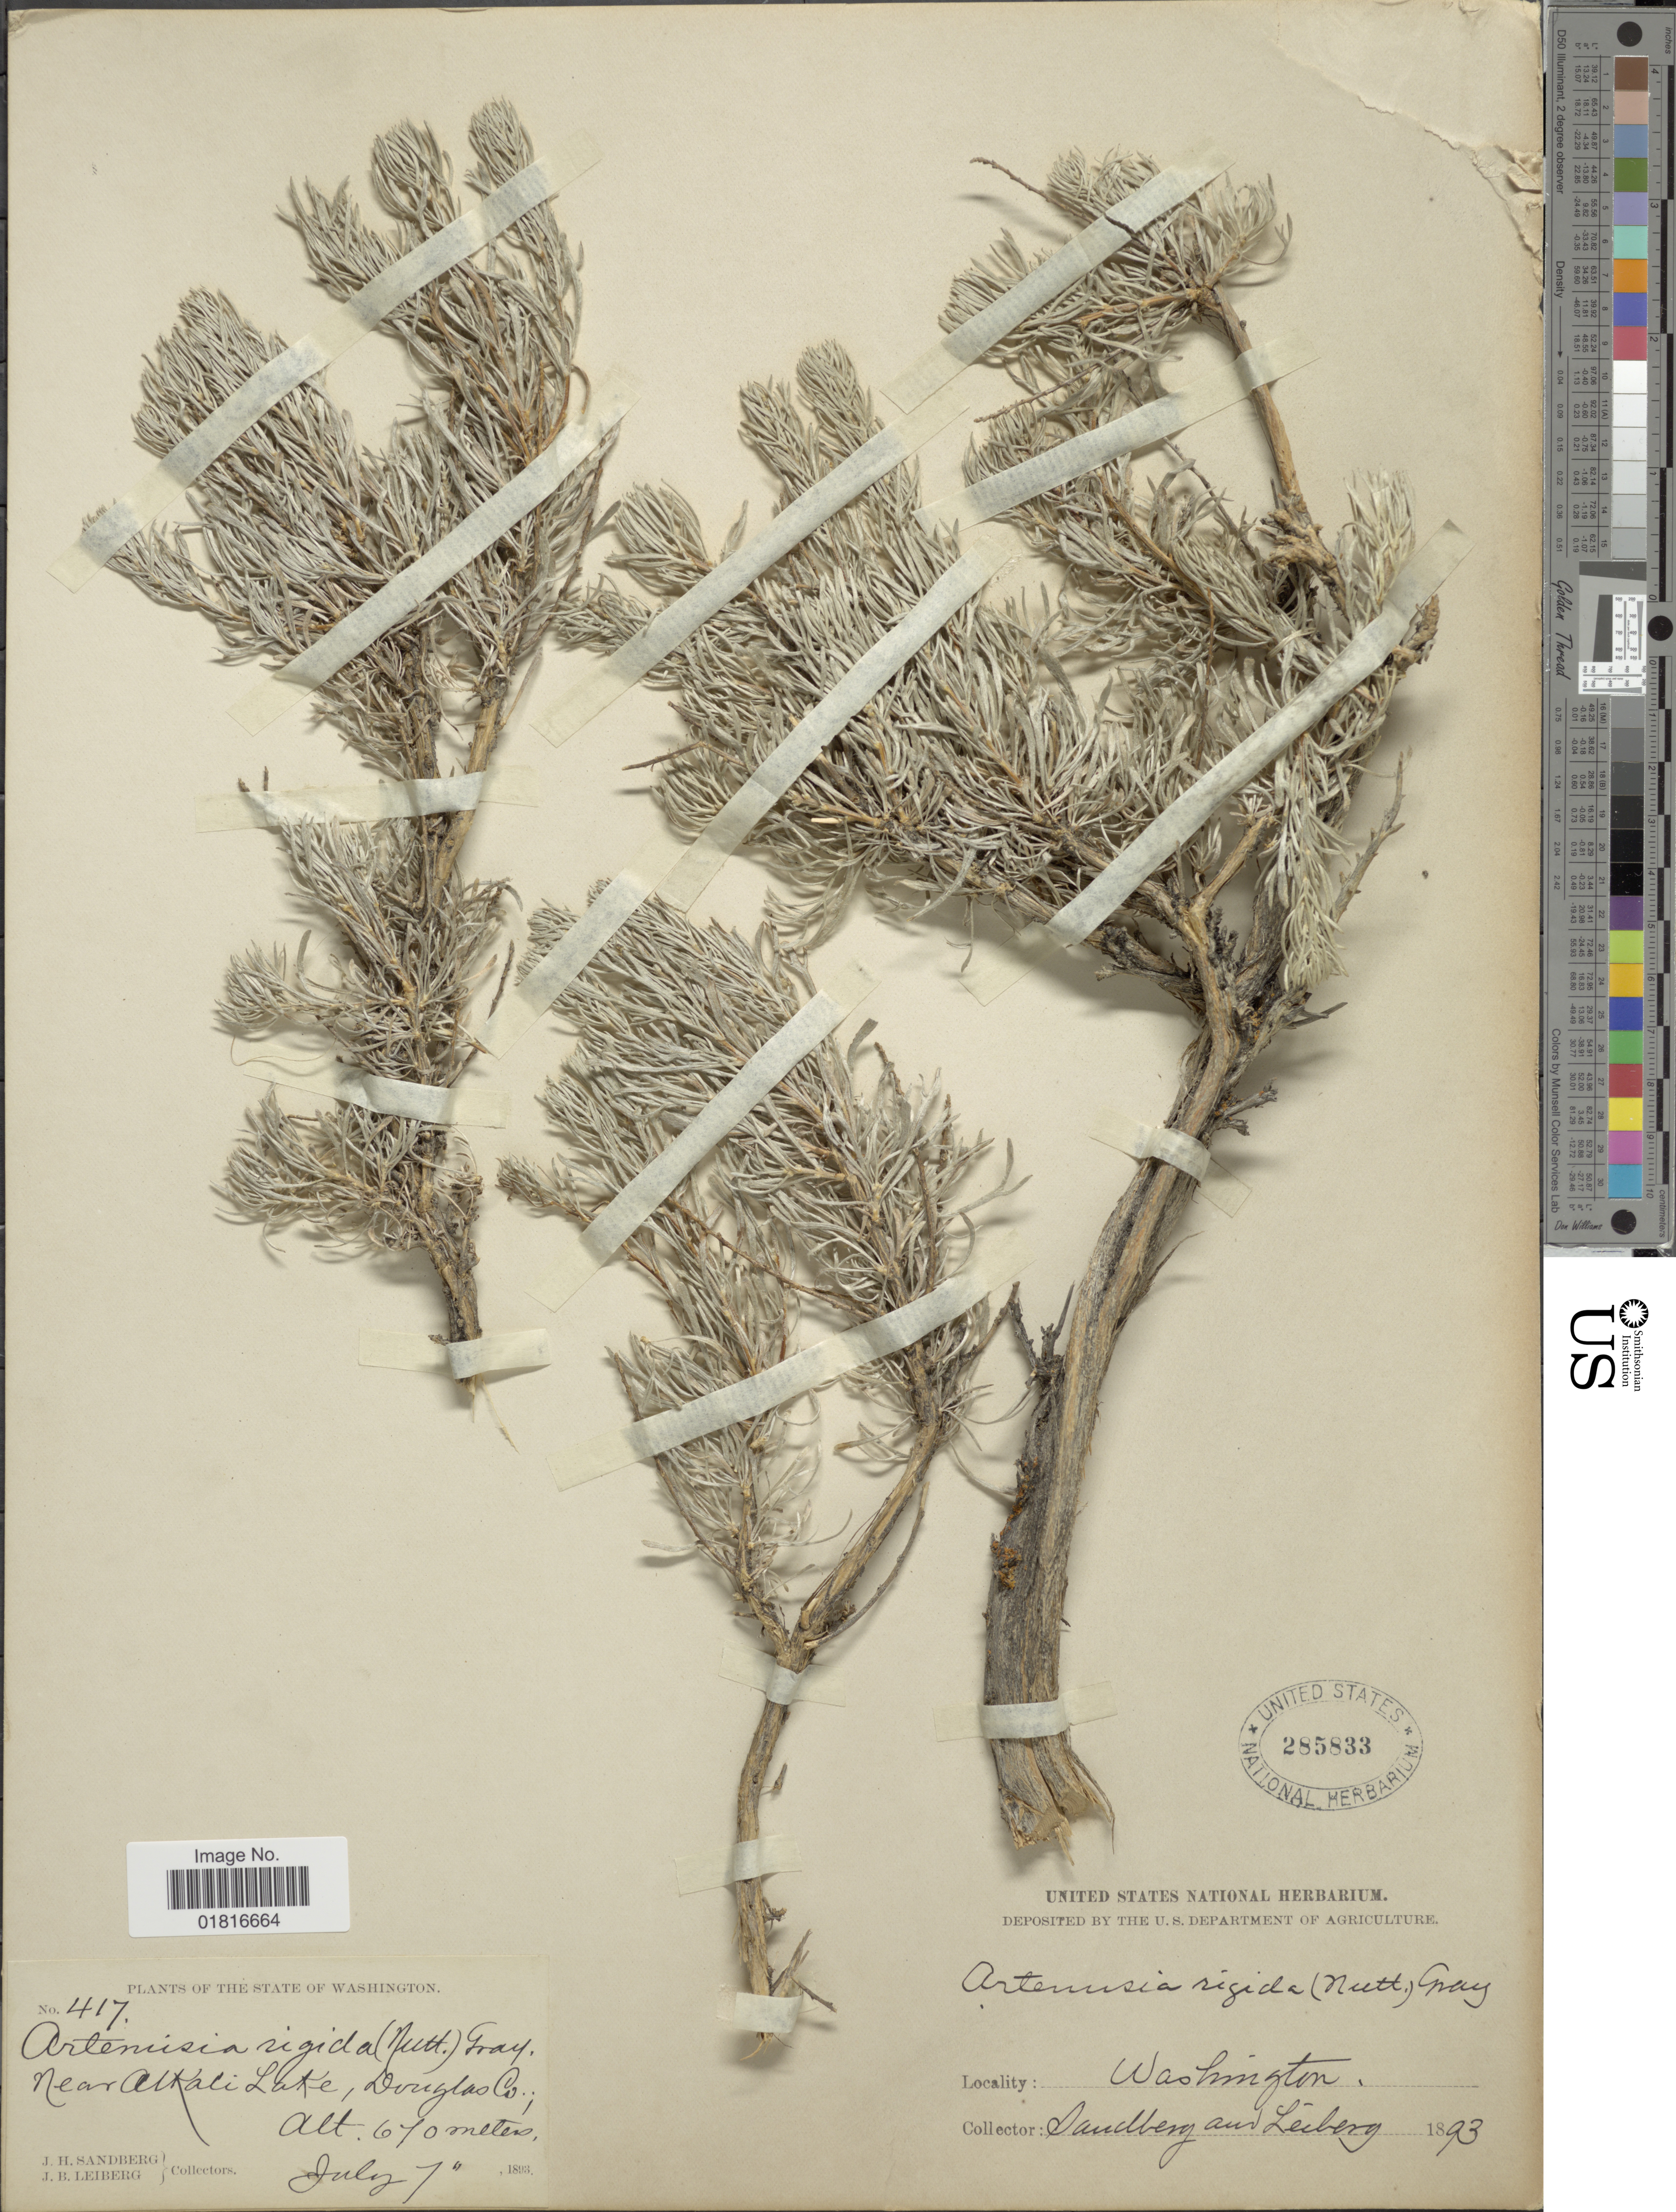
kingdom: Plantae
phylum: Tracheophyta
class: Magnoliopsida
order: Asterales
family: Asteraceae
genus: Artemisia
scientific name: Artemisia rigida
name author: (Nutt.) A. Gray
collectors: J. H. Sandberg & J. B. Leiberg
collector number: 417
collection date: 1893-07-07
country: United States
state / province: Washington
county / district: Douglas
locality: Near Alkali Lake, Douglas Co.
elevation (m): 670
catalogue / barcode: US 285833